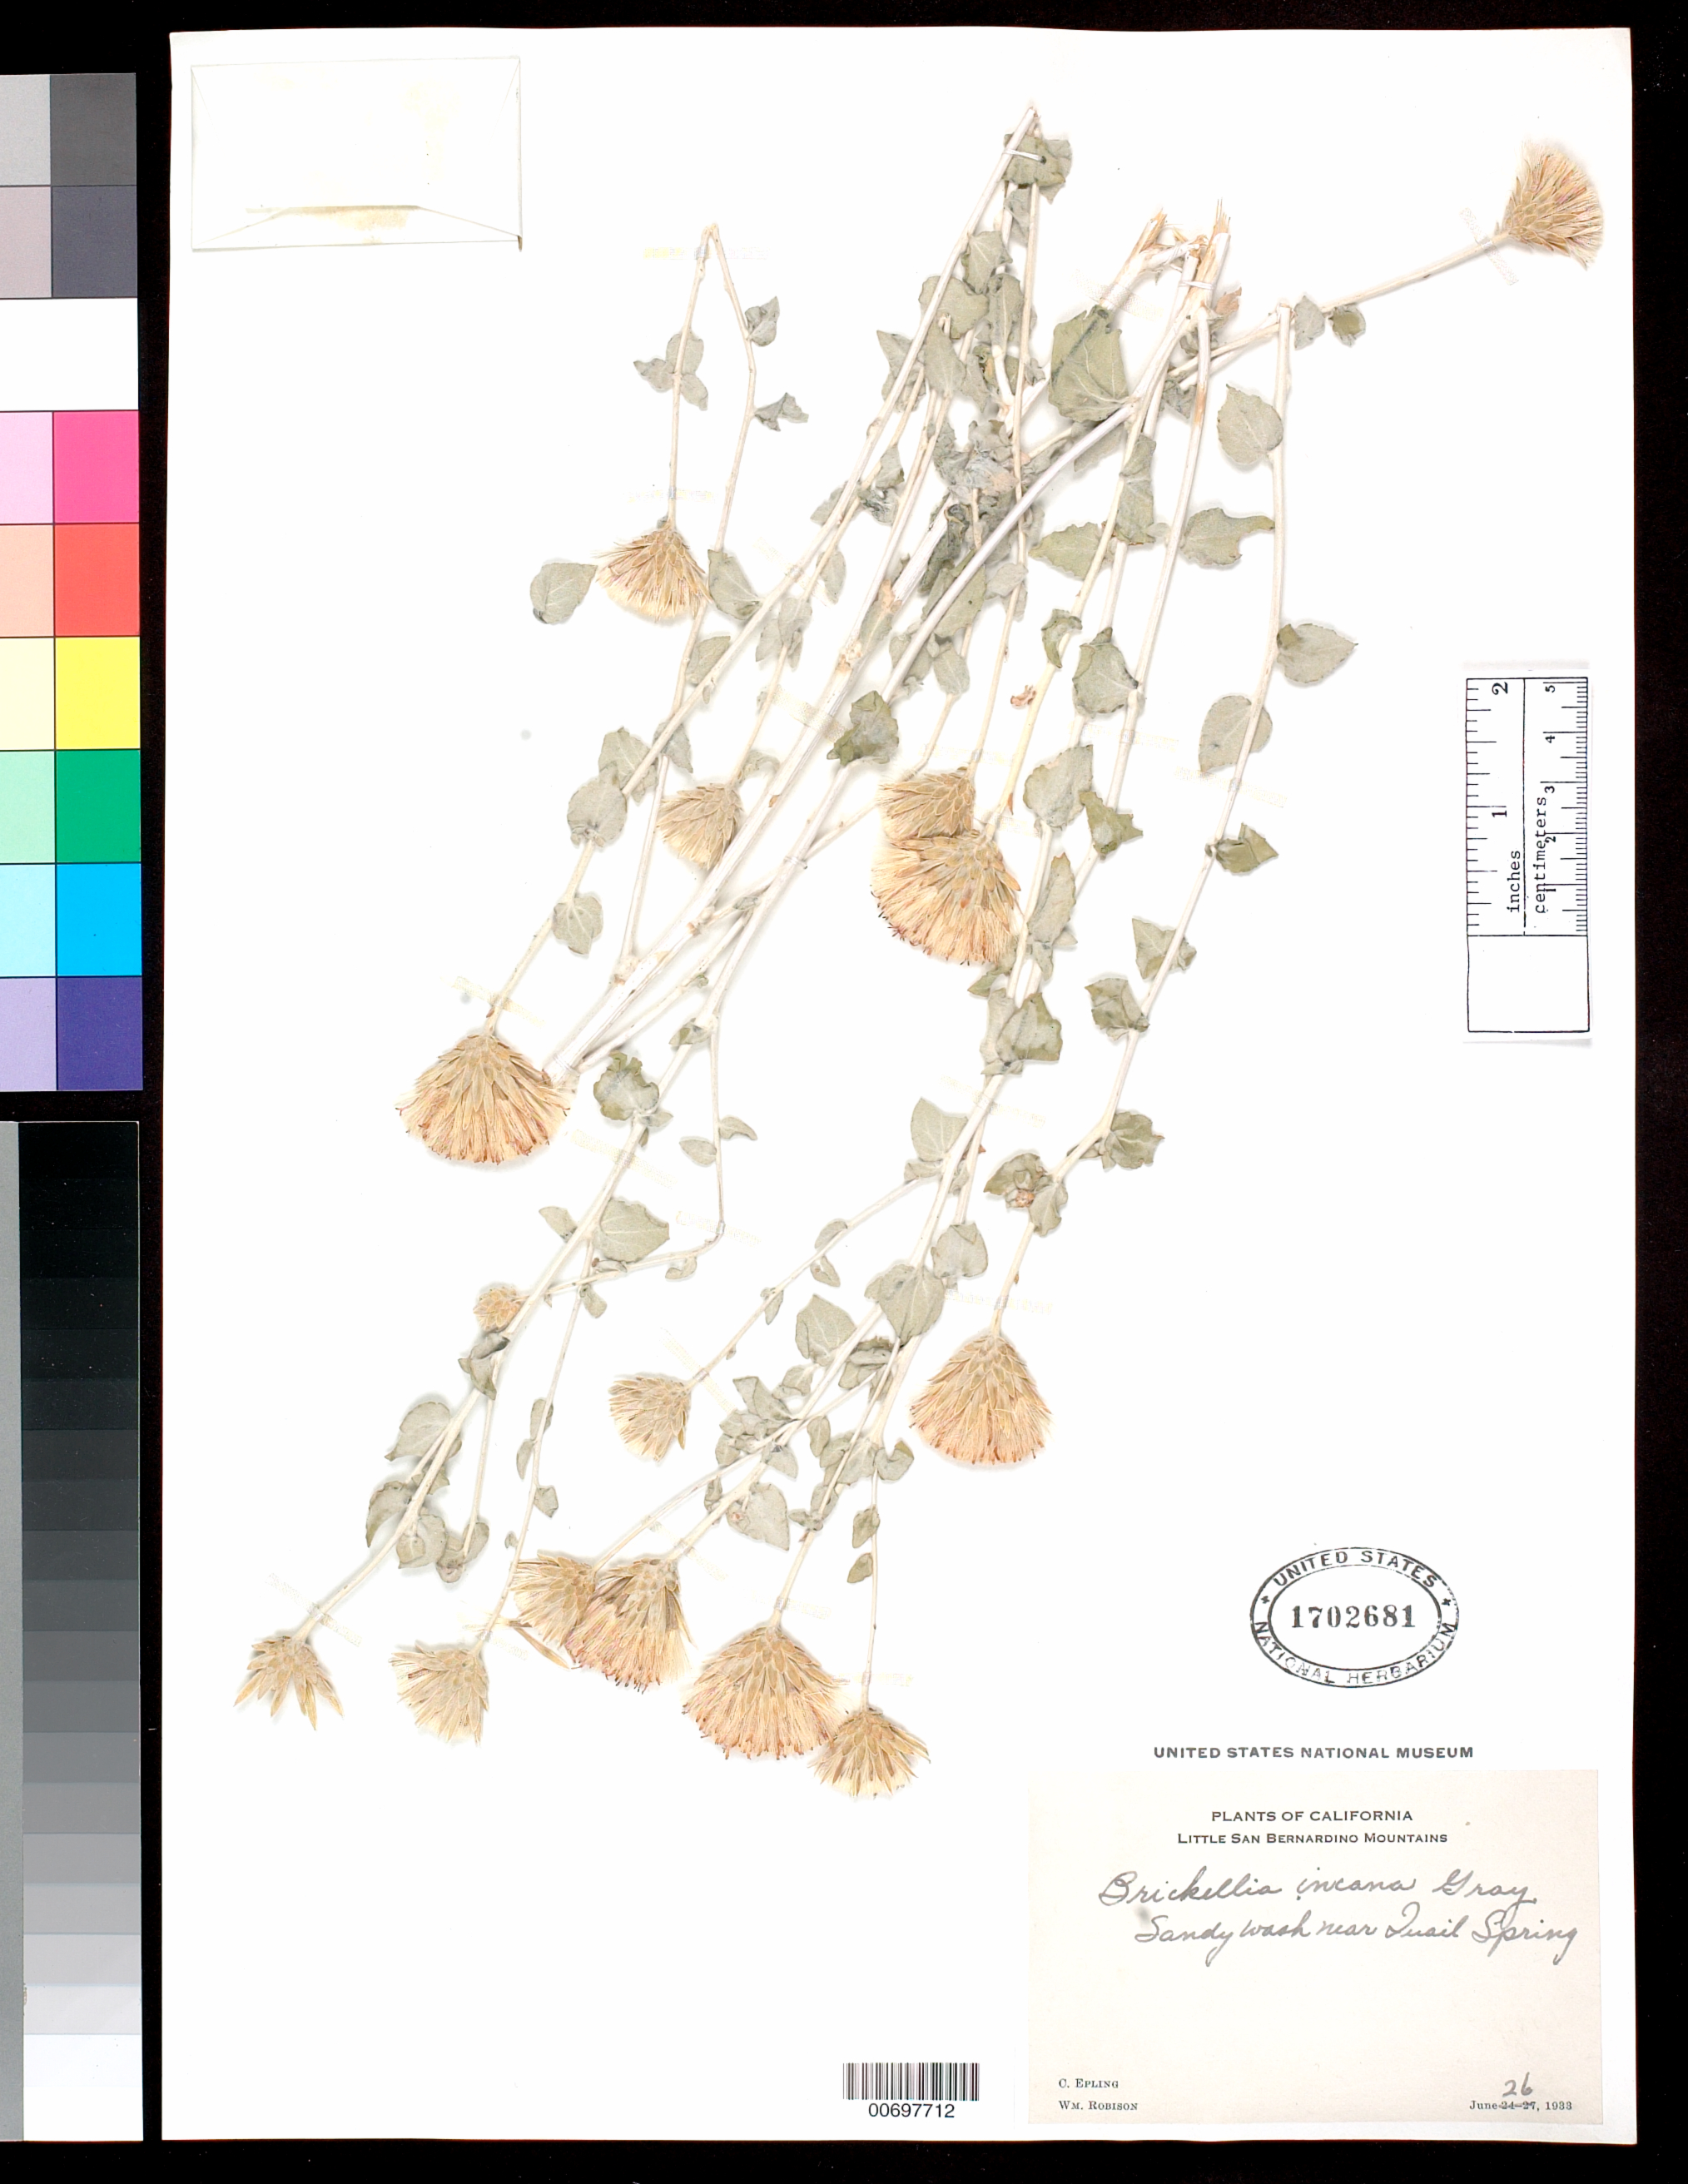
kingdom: Plantae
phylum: Tracheophyta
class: Magnoliopsida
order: Asterales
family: Asteraceae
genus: Brickellia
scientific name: Brickellia incana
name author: A. Gray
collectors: C. C. Epling & W. Robison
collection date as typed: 26 Jun 1933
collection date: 1933-06-26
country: United States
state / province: California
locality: Near Quail Spring.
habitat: Sandy wash.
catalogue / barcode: US 1702681